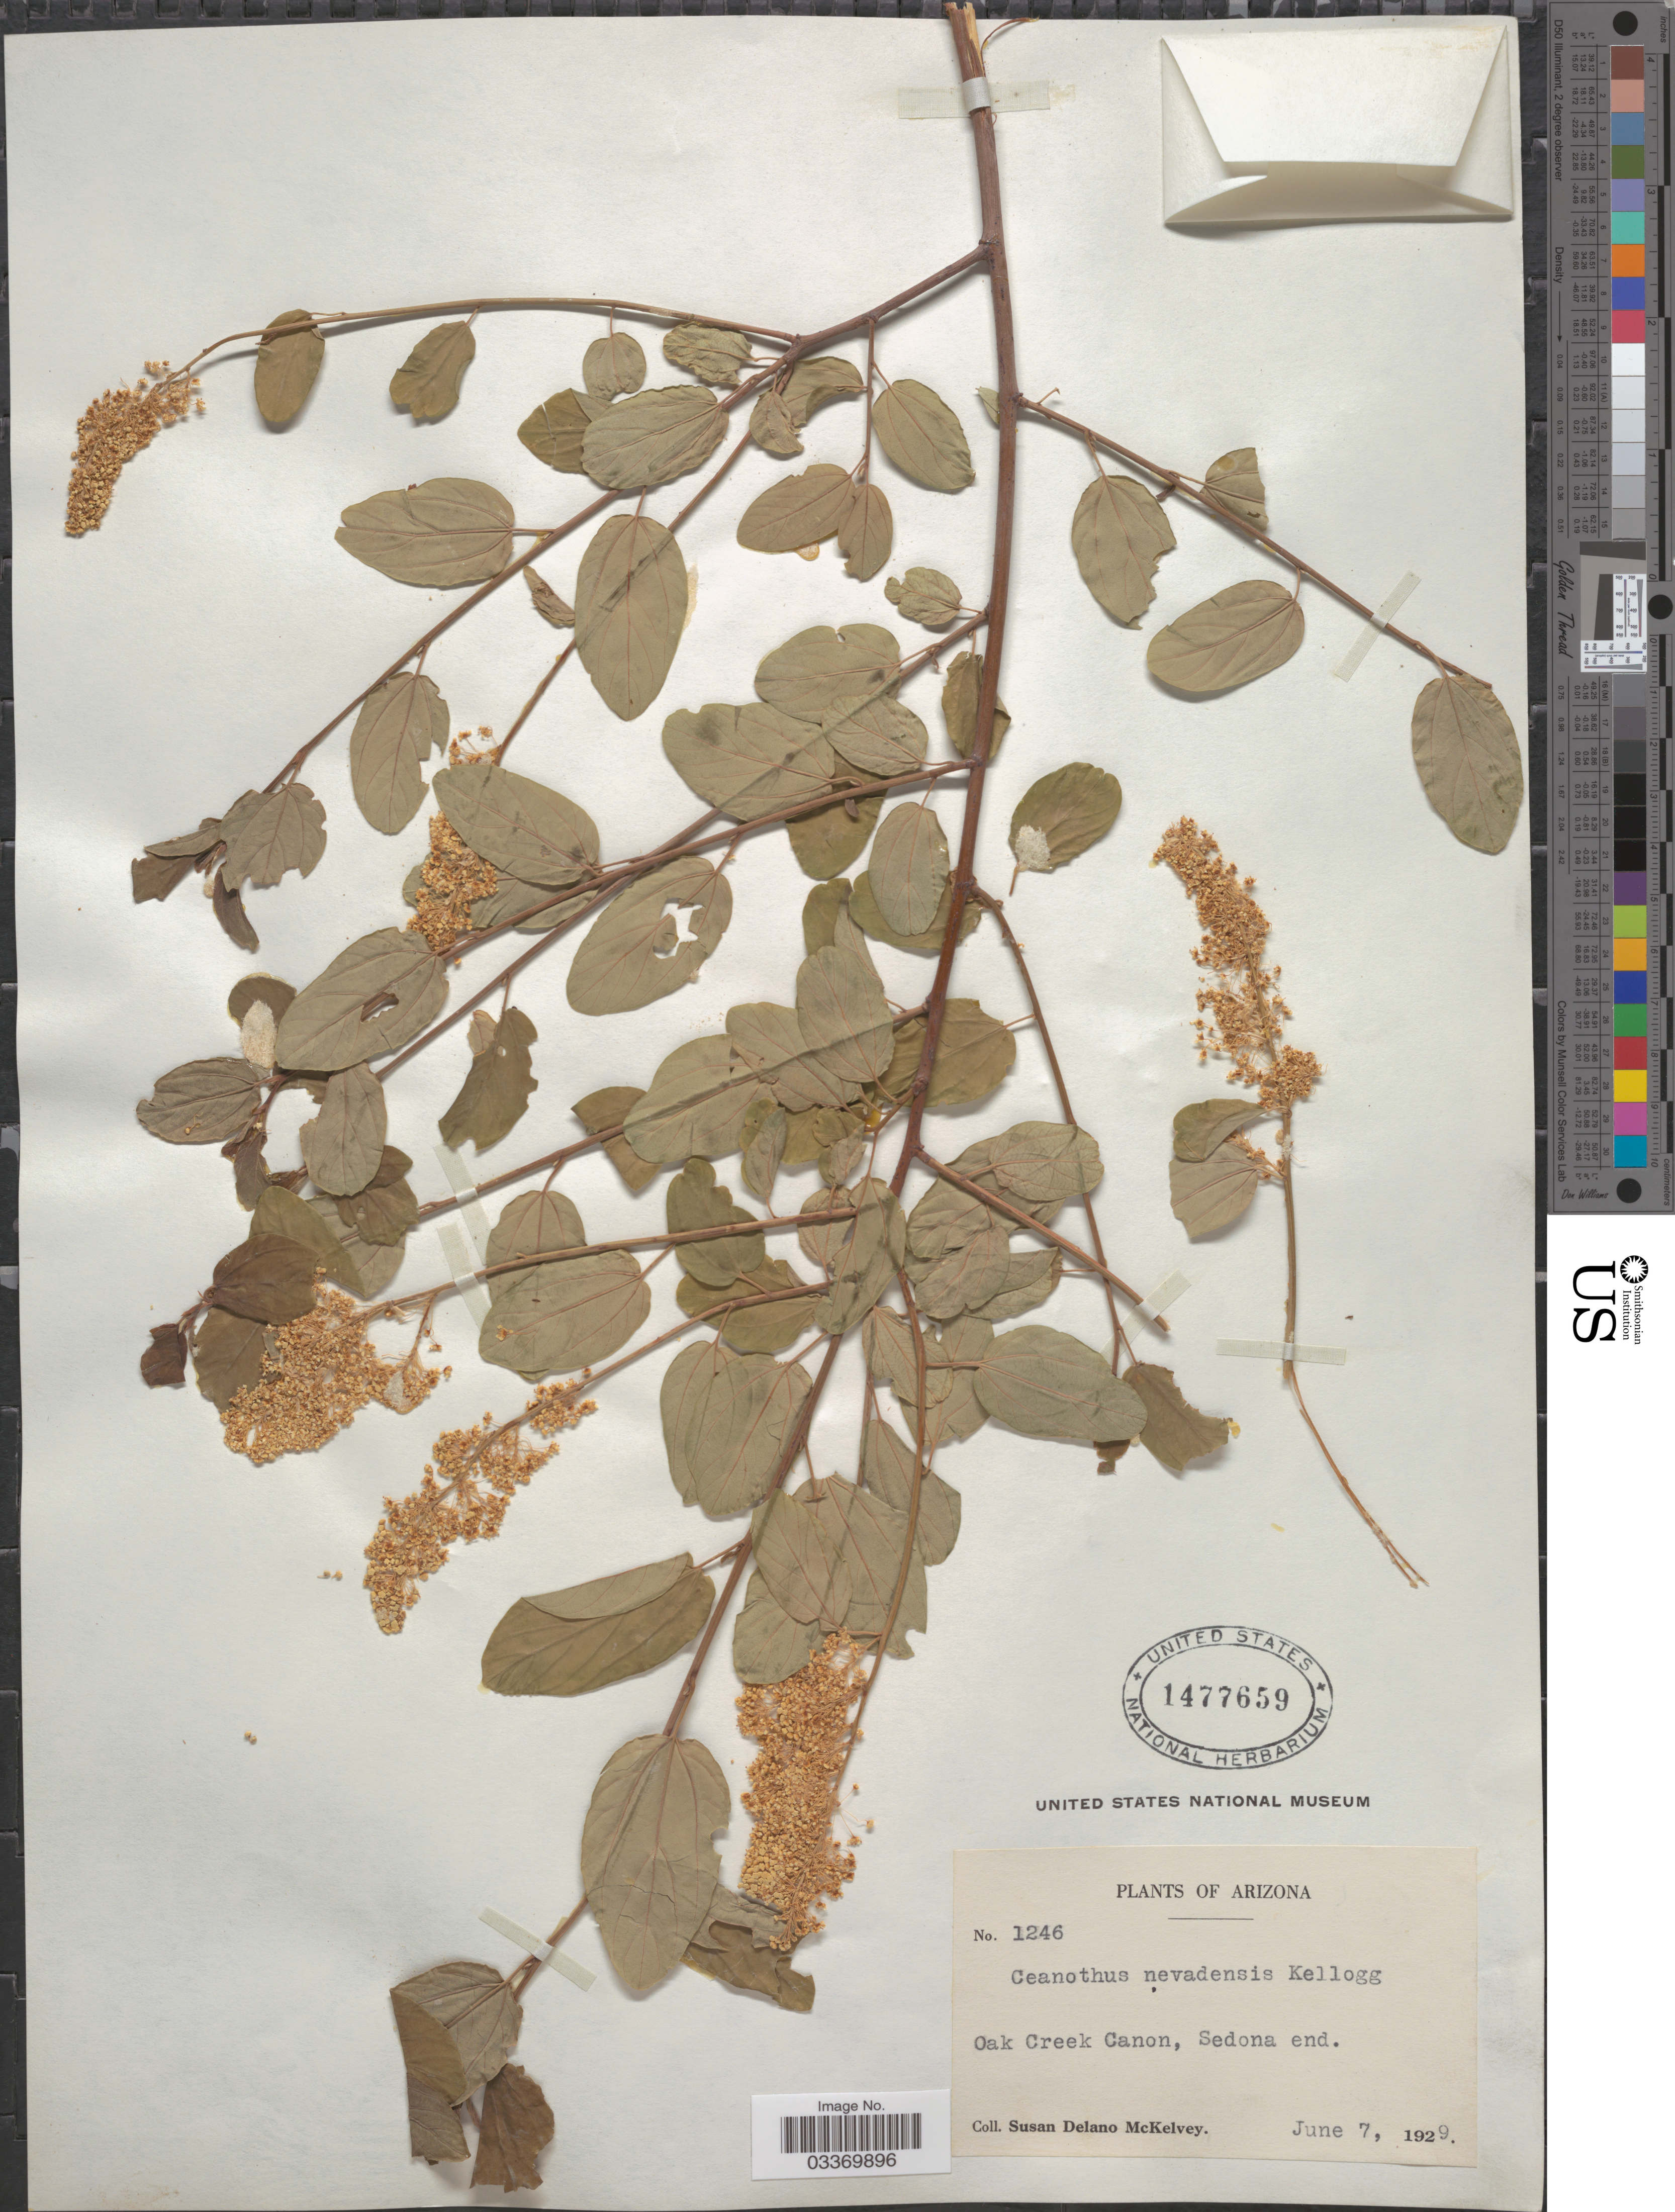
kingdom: Plantae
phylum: Tracheophyta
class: Magnoliopsida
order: Rosales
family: Rhamnaceae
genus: Ceanothus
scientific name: Ceanothus nevadensis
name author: Kellogg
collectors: S. A. McKelvey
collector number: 1246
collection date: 1929-06-07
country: United States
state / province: Arizona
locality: Oak Creek Canon, Sedona end.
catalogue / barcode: US 1477659